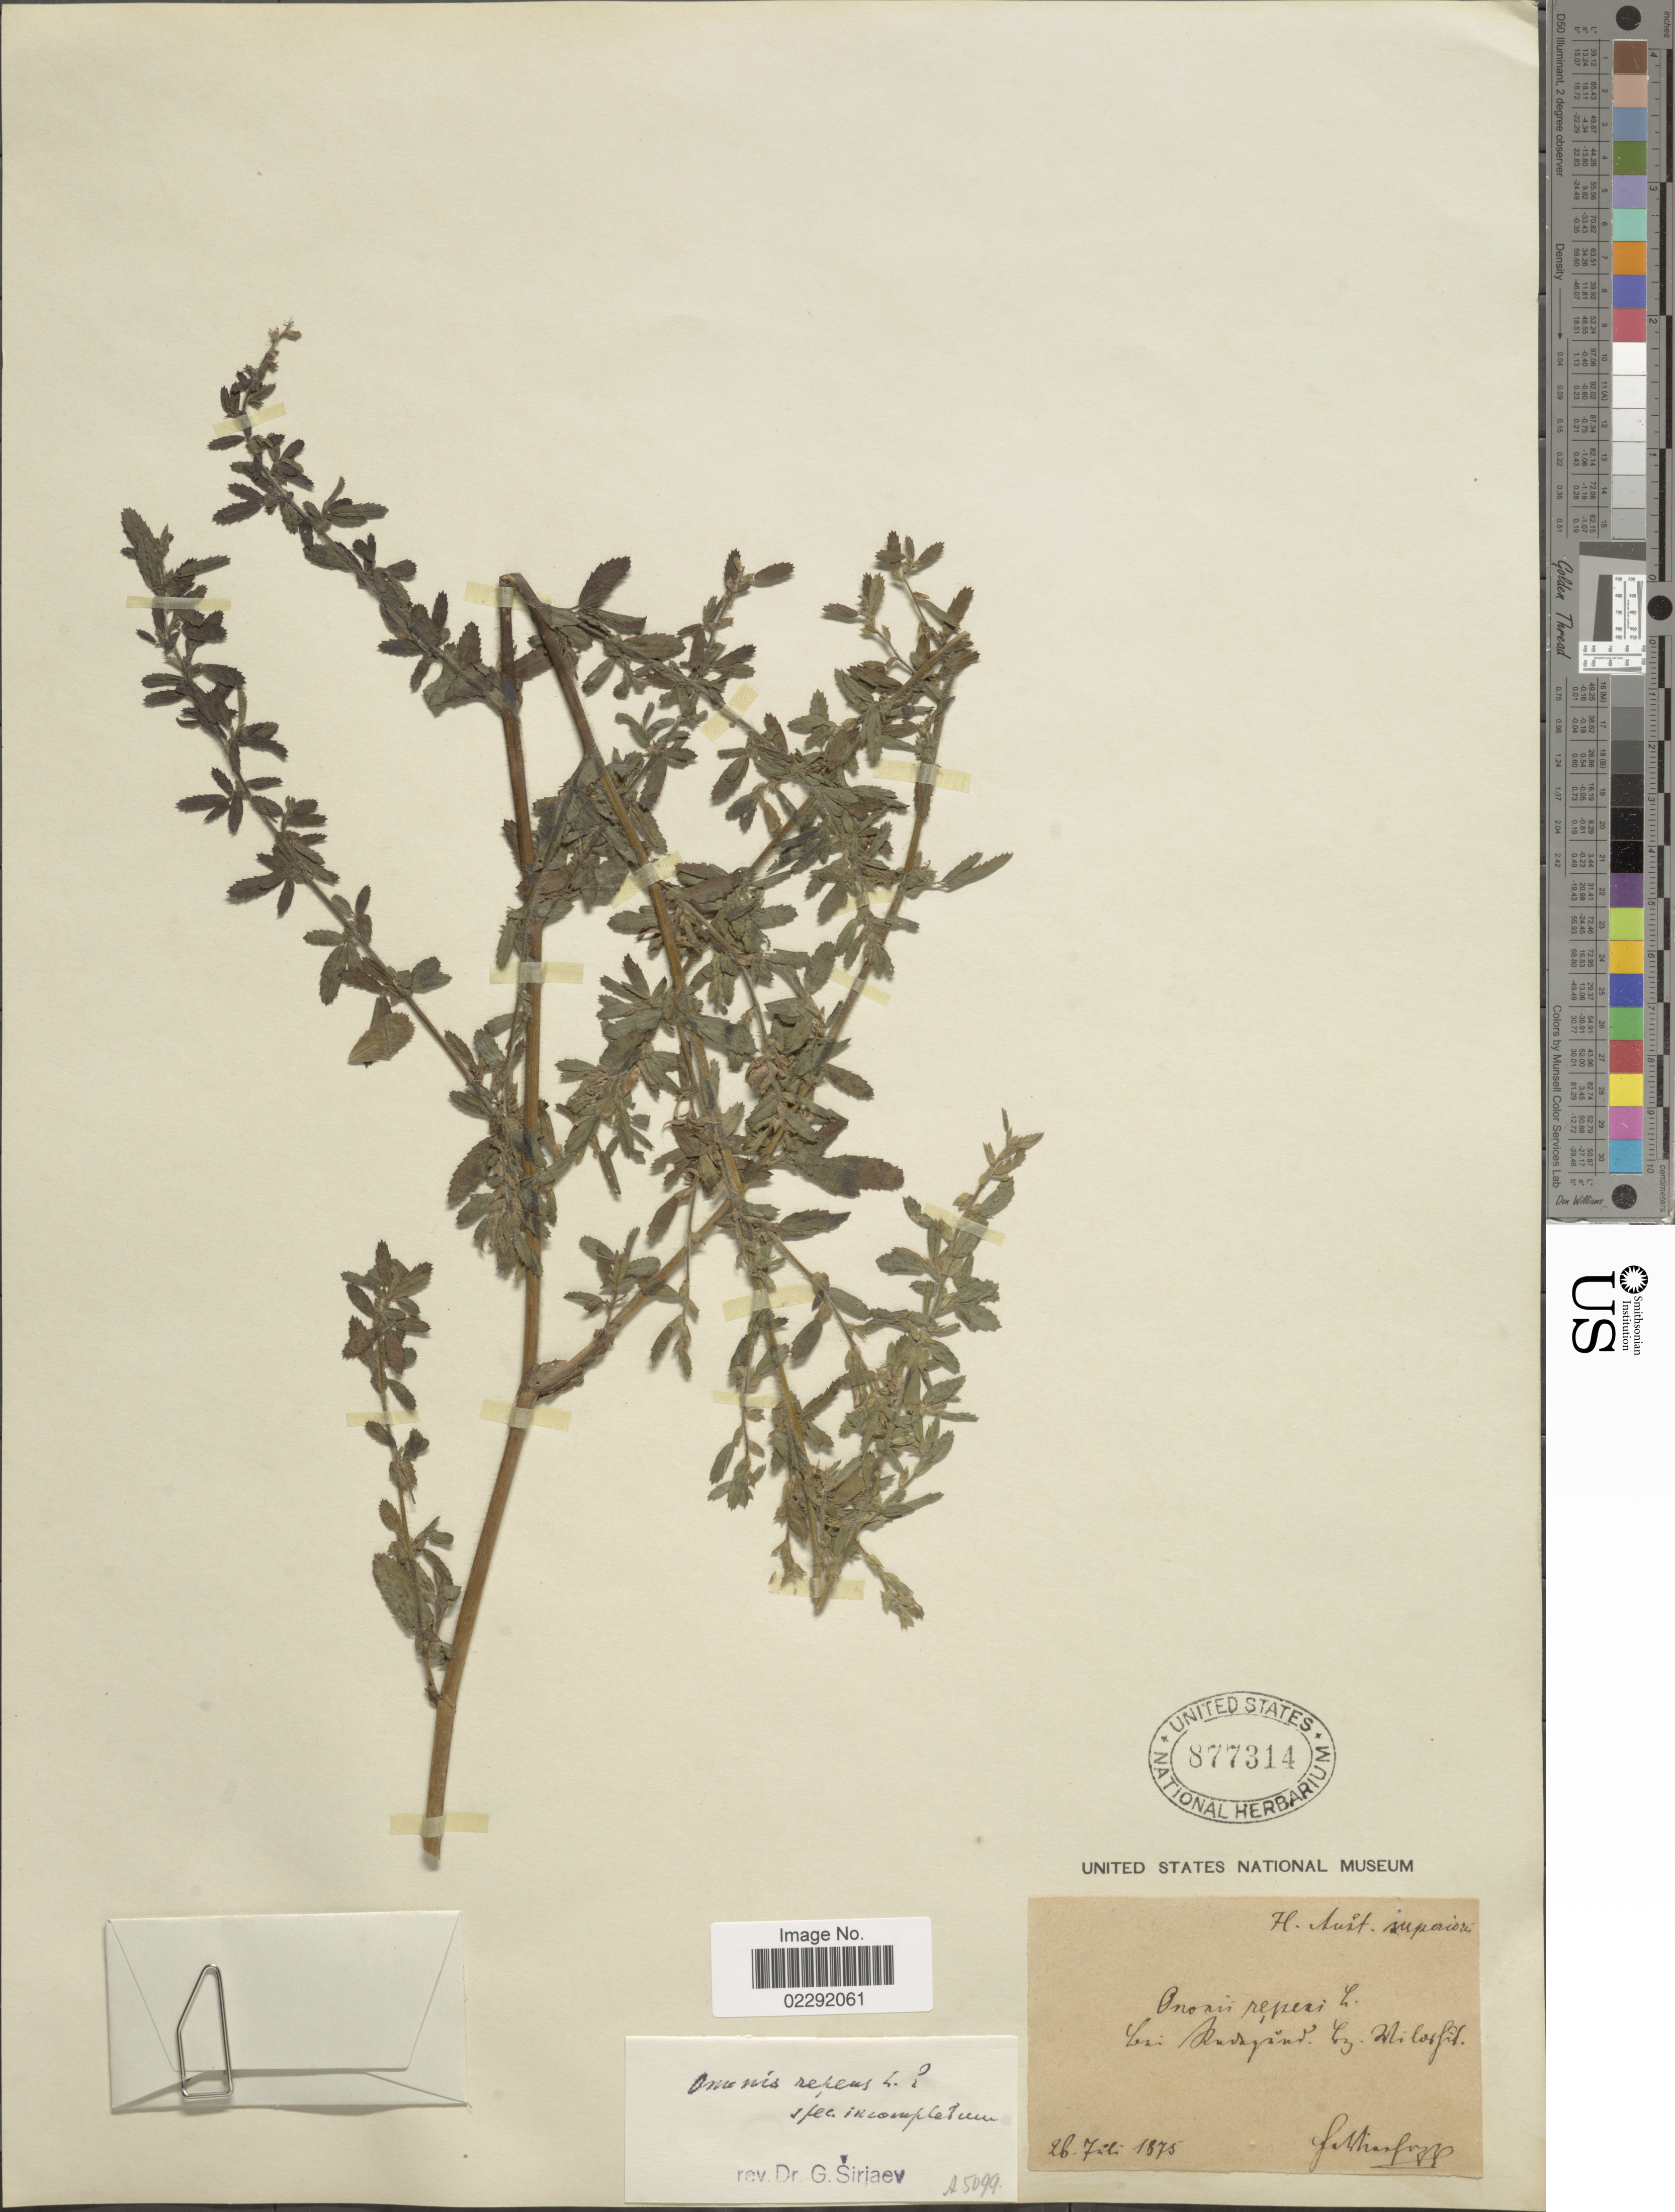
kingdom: Plantae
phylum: Tracheophyta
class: Magnoliopsida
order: Fabales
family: Fabaceae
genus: Ononis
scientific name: Ononis repens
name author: L.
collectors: F. Vierhapper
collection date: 1875-07-26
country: Austria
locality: Fl. Aust. superior, bei Radegund, Bez. Wildshut.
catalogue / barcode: US 877314